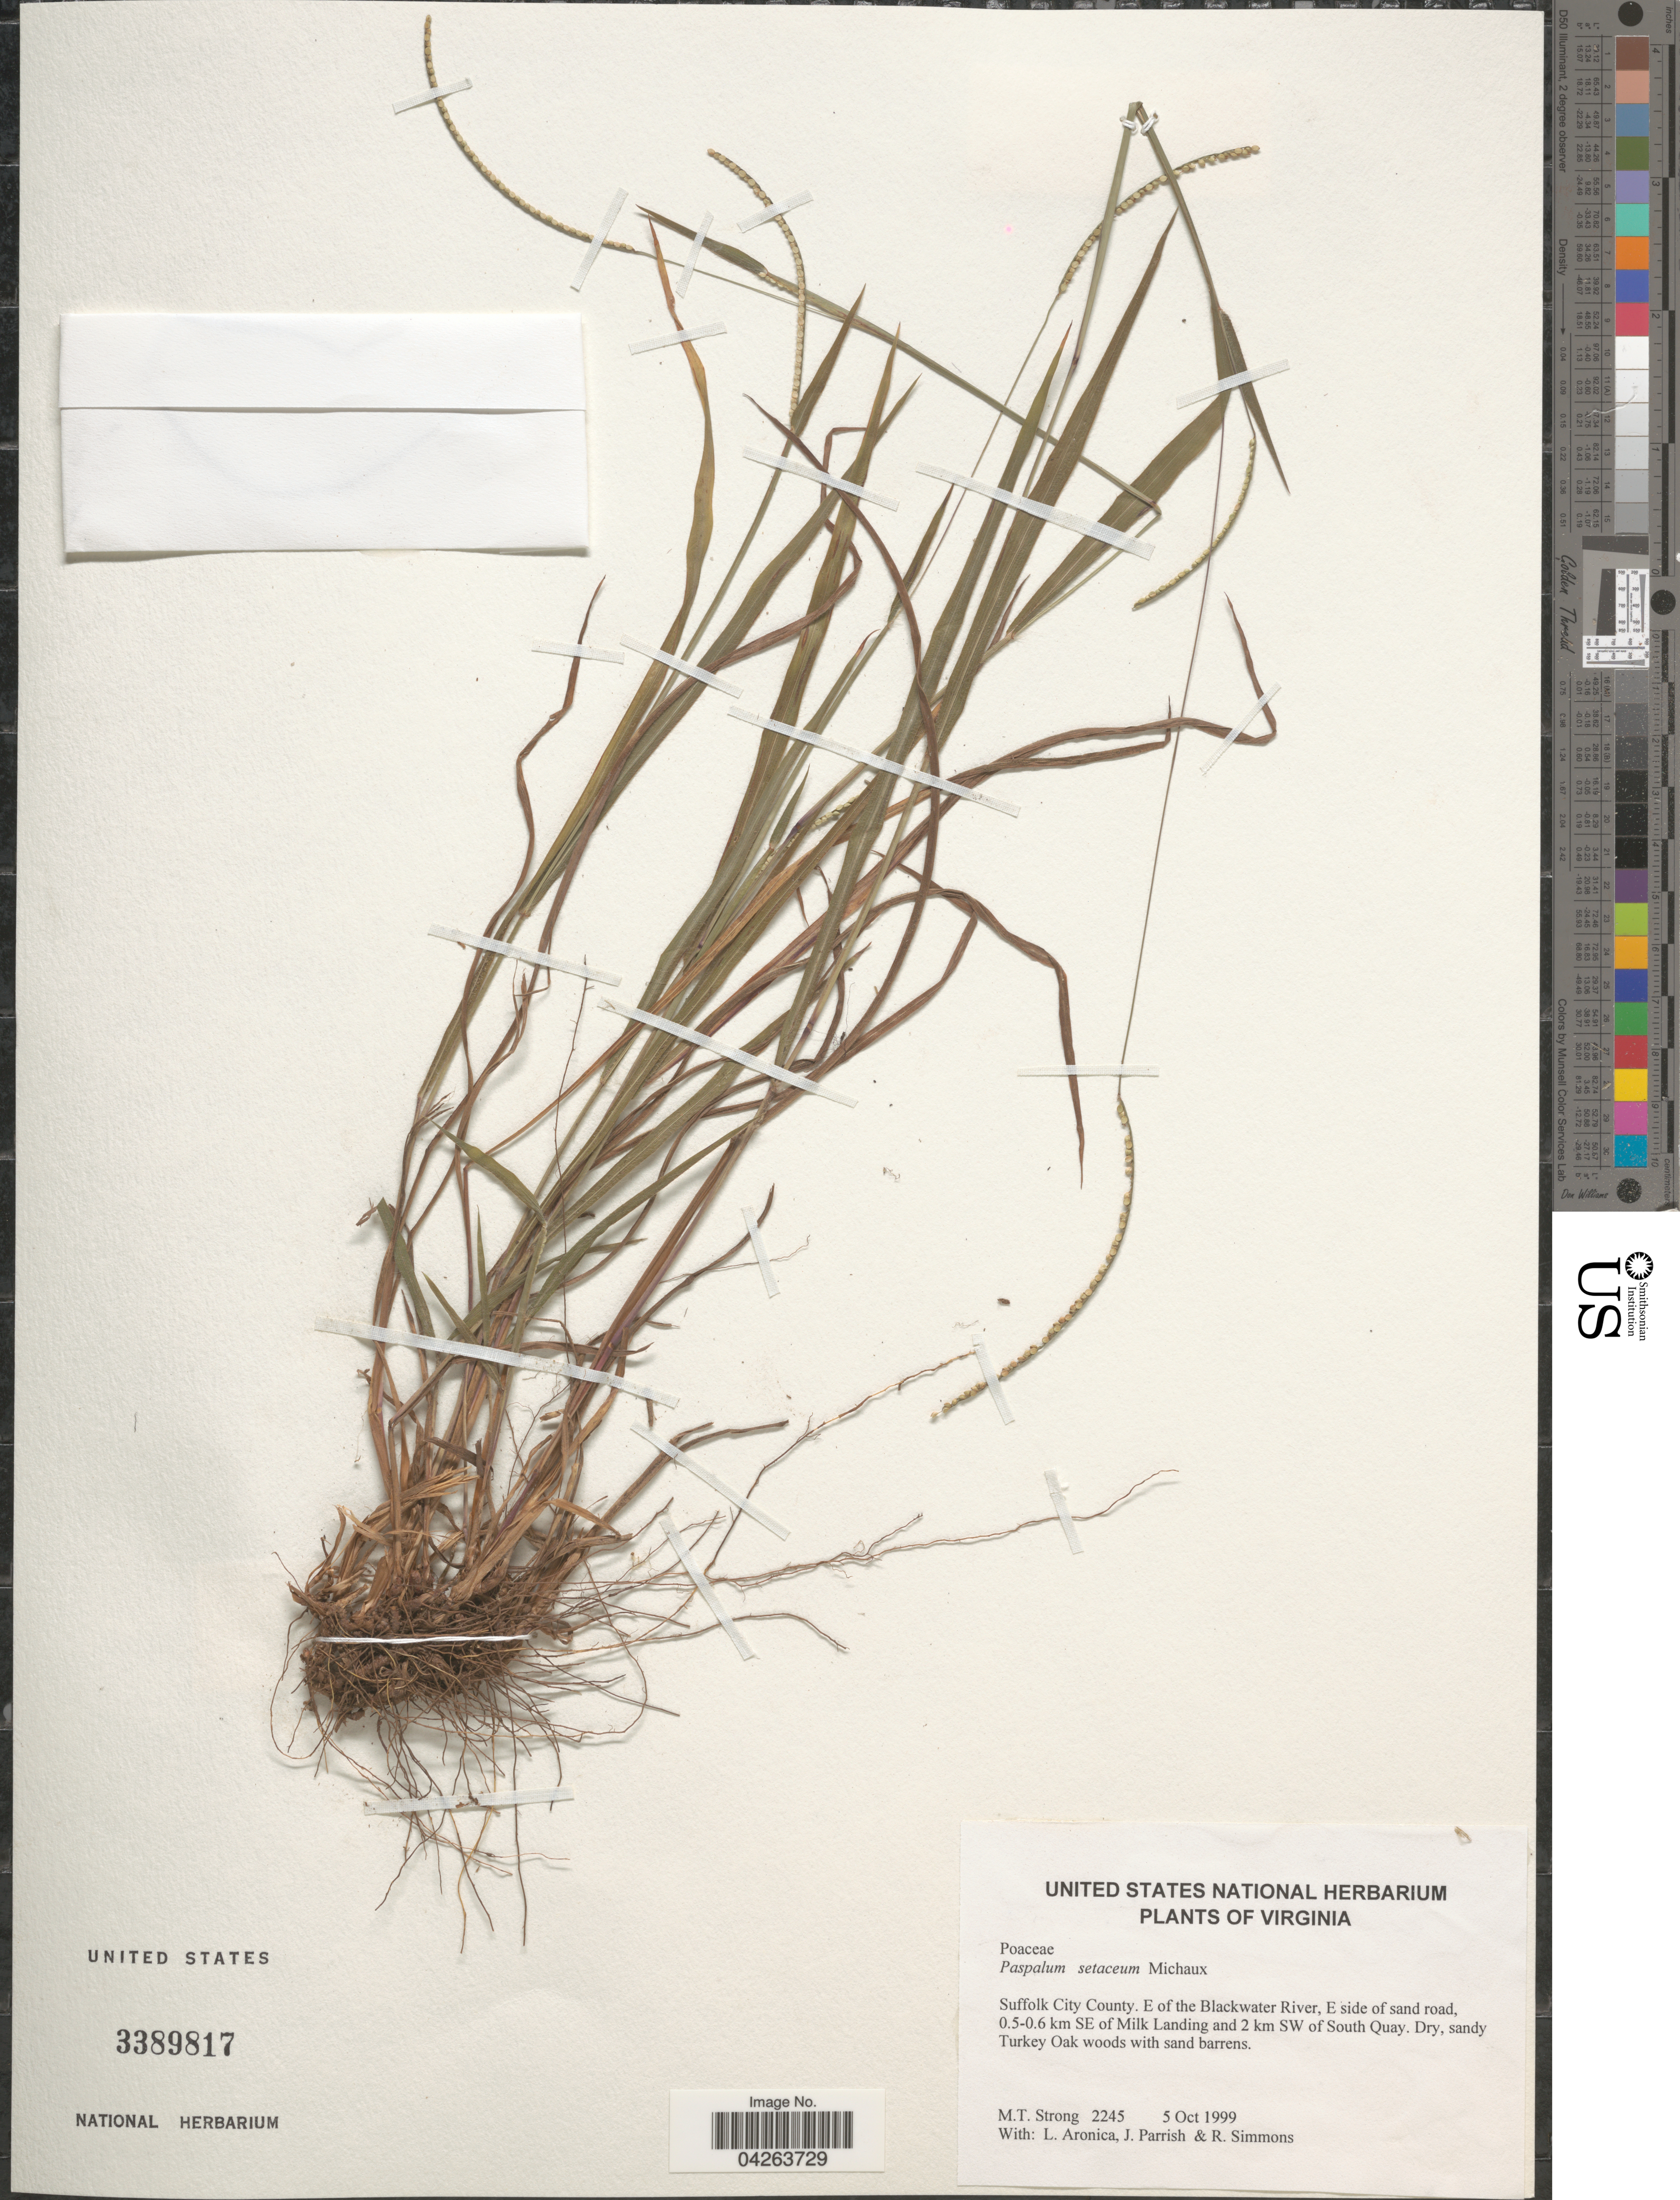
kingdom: Plantae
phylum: Tracheophyta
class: Liliopsida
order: Poales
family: Poaceae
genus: Paspalum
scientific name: Paspalum setaceum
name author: Michx.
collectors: M. T. Strong, L. Aronica, J. Parrish & R. Simmons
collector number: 2245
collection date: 1999-10-05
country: United States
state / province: Virginia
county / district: City of Suffolk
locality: Suffolk City County. E of the Blackwater River, E side of sand road, 0.5-0.6 km SE of Milk Landing and 2 km SW of South Quay.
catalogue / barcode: US 3389817